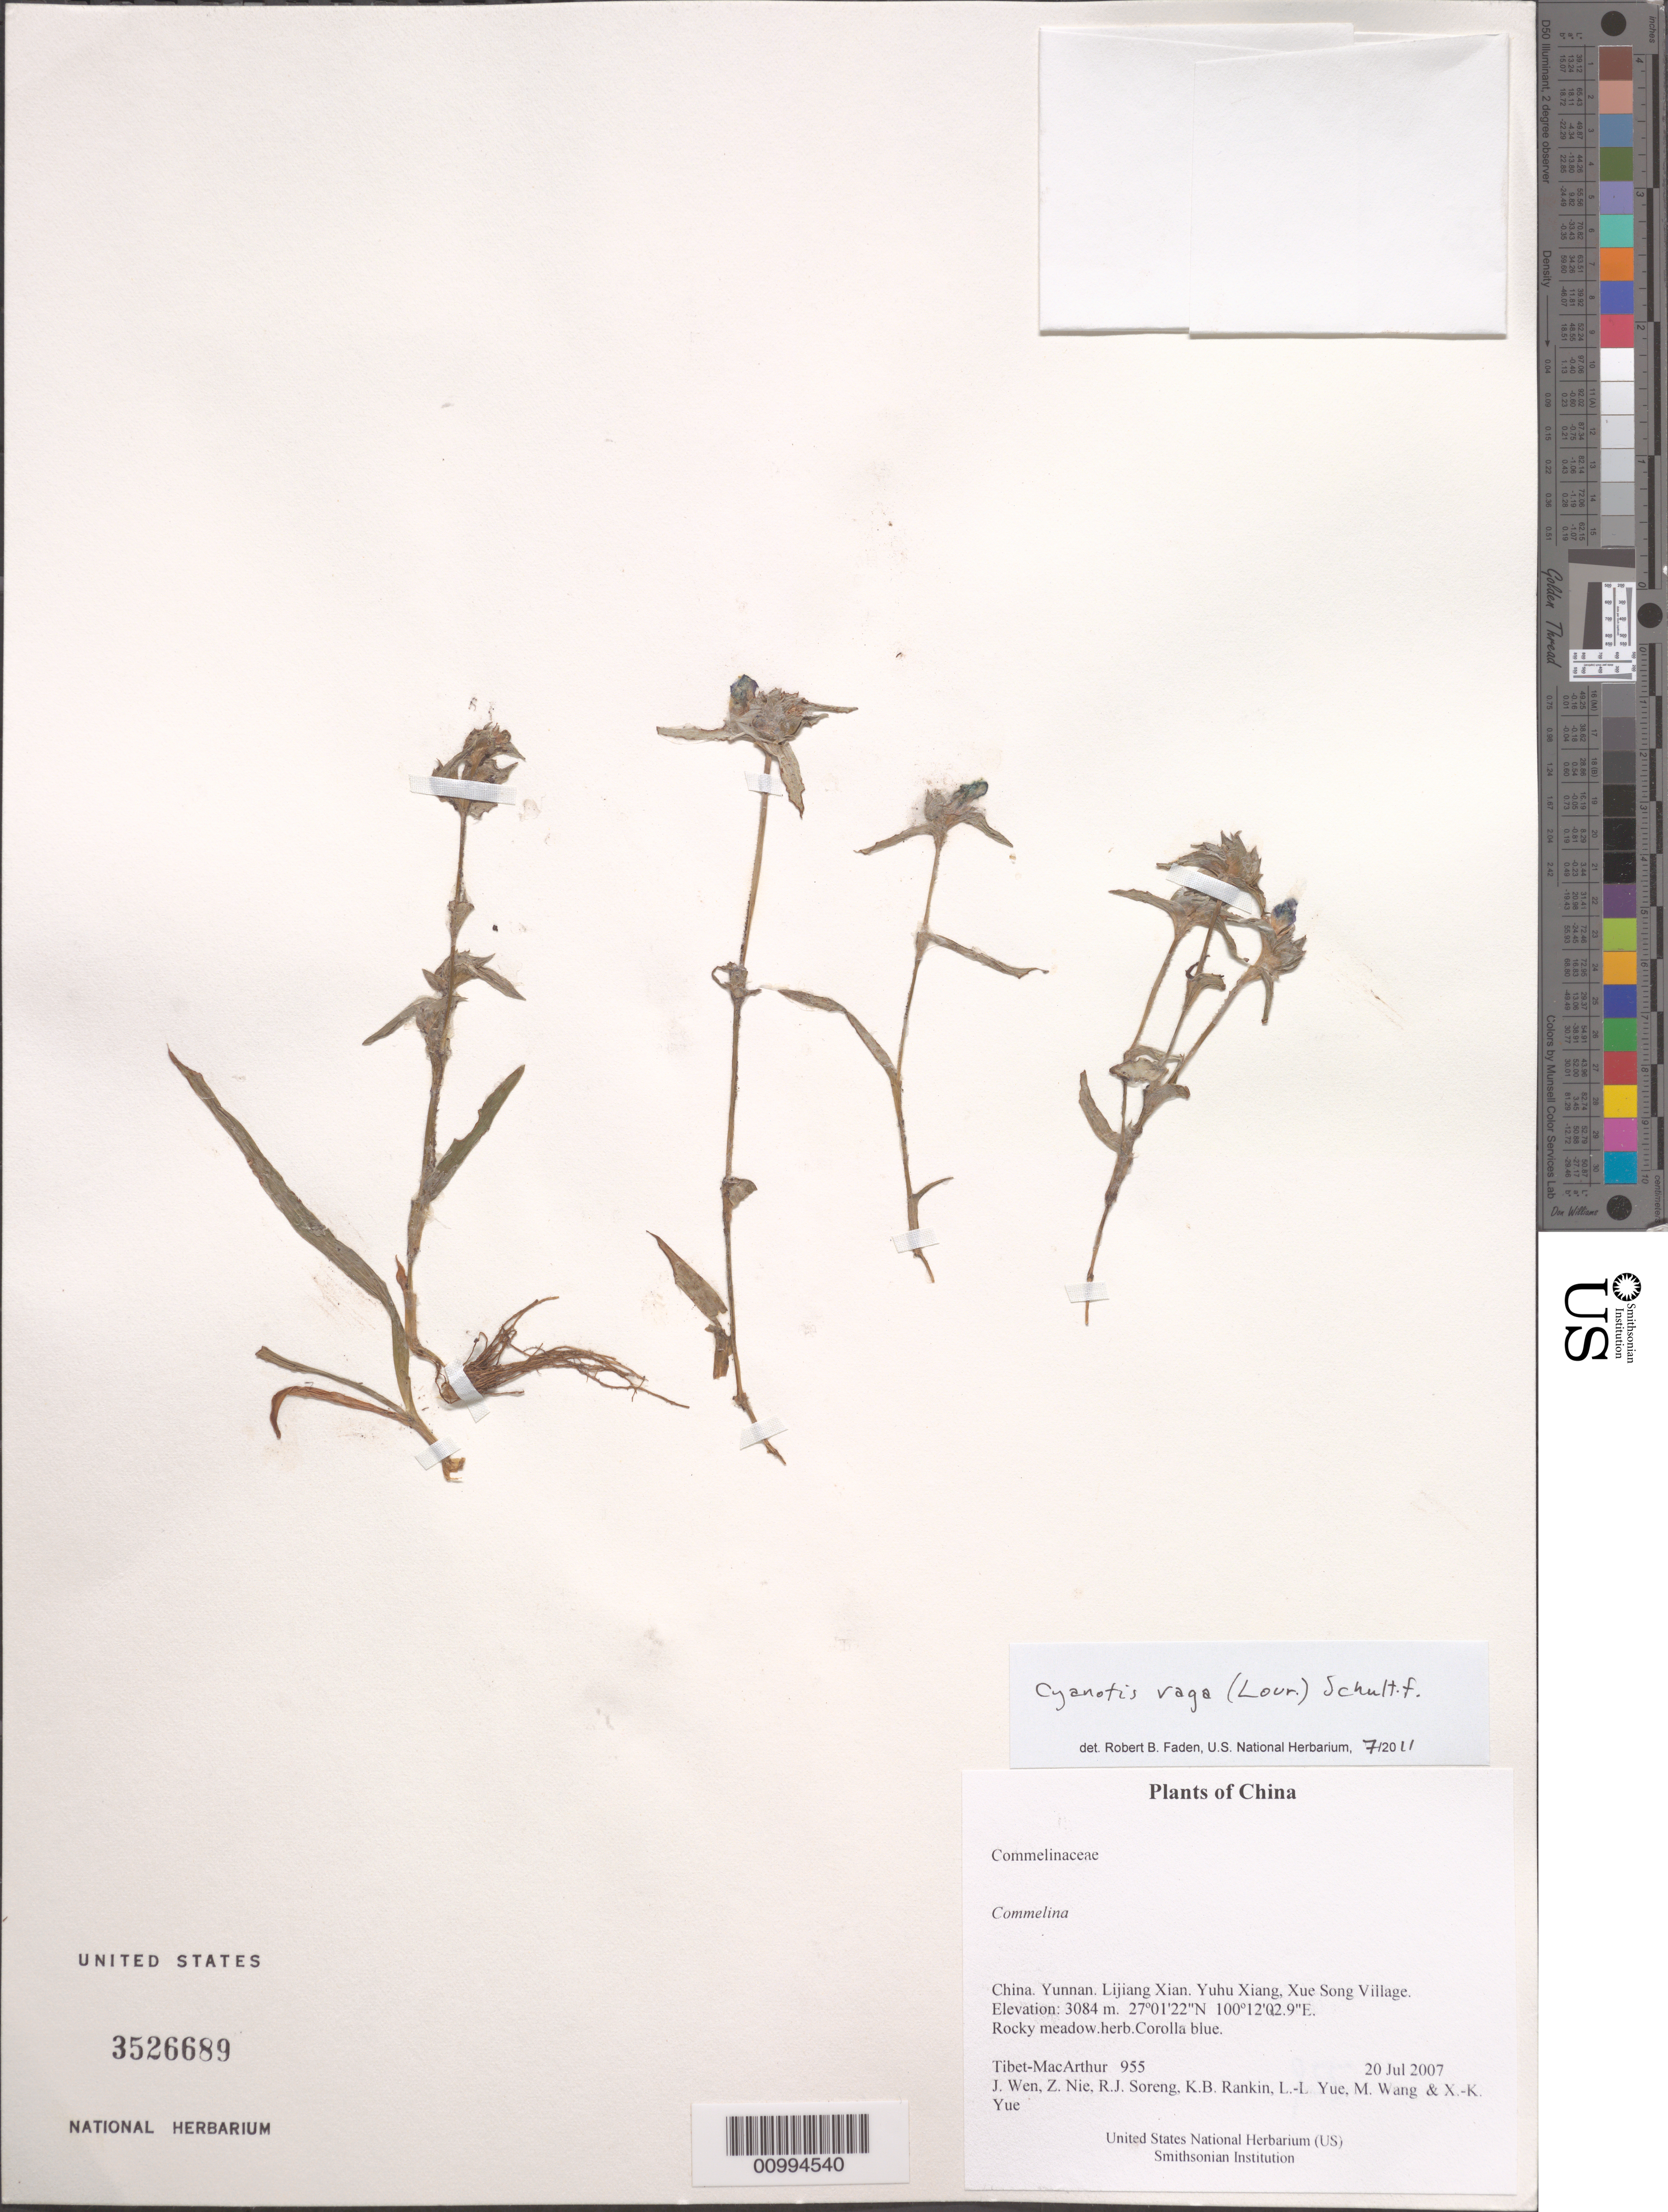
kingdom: Plantae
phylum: Tracheophyta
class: Liliopsida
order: Commelinales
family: Commelinaceae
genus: Cyanotis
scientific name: Cyanotis vaga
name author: (Lour.) Schult. & Schult. f.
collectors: Tibet-MacArthur, J. Wen, Z. Nie, R. J. Soreng, K. Rankin, L. Yue, M. Wang & X. Yue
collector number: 955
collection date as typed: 20 Jul 2007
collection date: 2007-07-20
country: China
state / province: Yunnan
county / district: Lijiang Xian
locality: Yuhu Xiang, Xue Song Village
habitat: Rocky meadow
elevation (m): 3084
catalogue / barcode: US 3526689